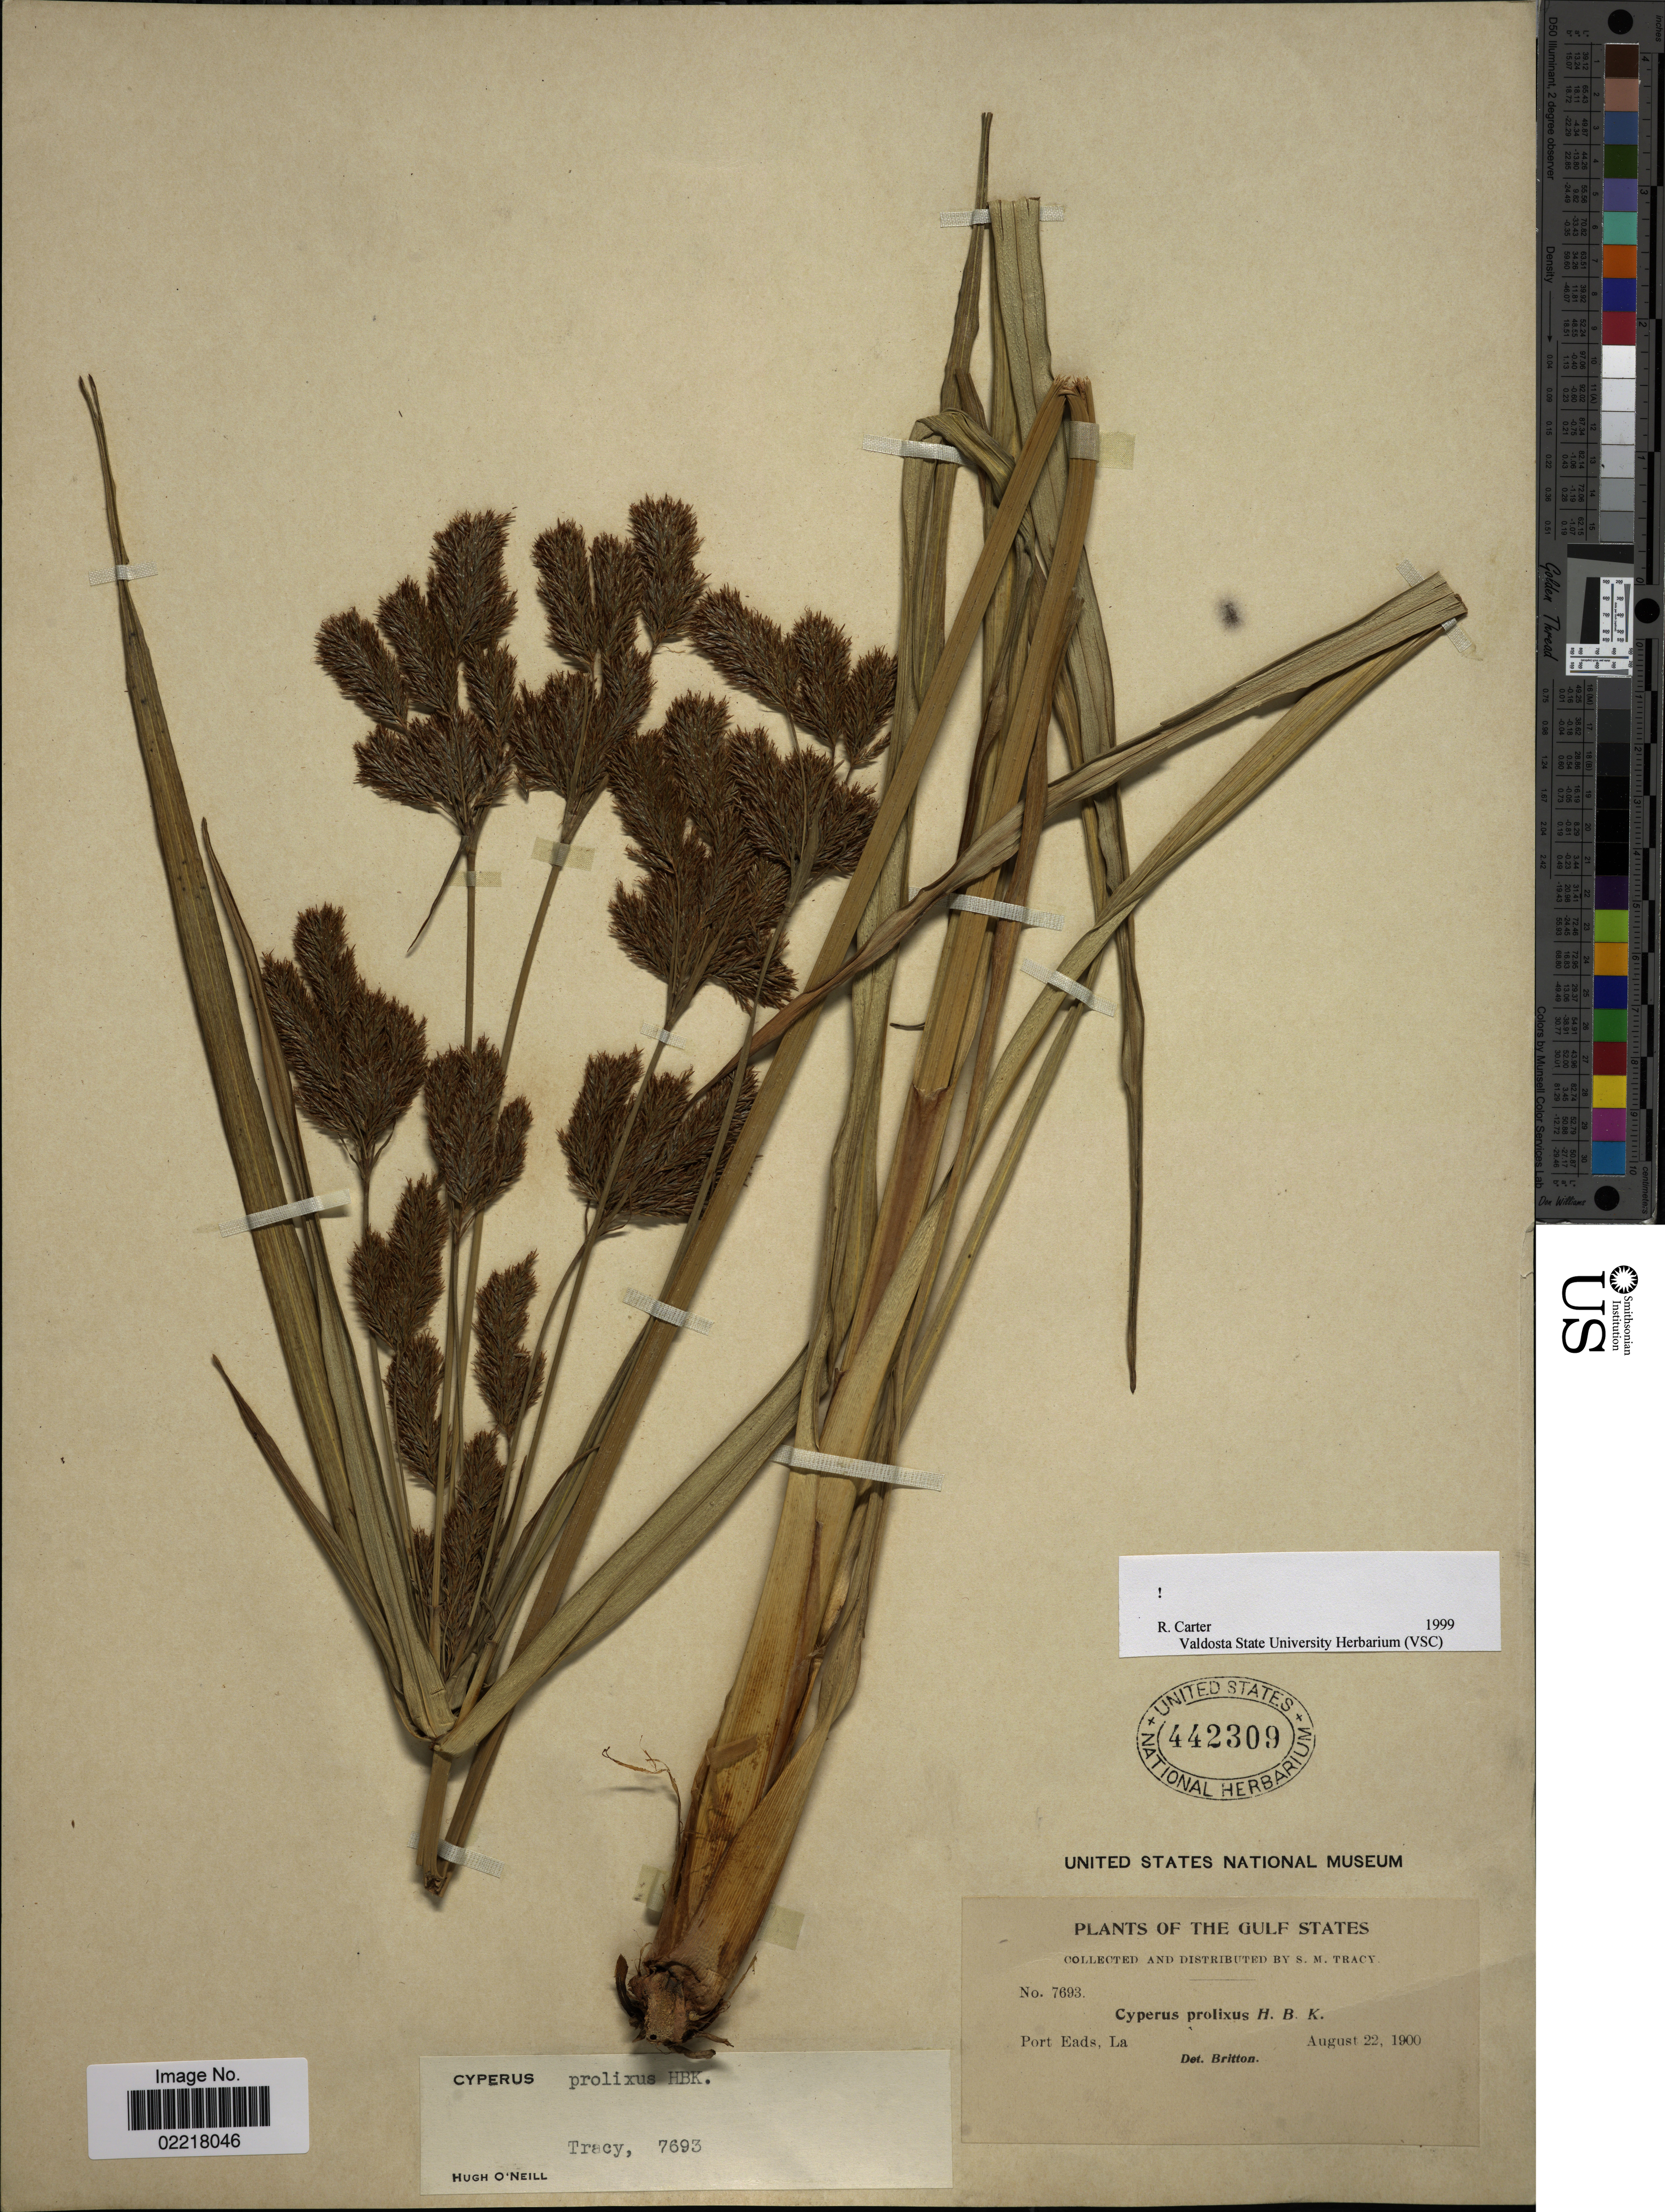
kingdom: Plantae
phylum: Tracheophyta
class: Liliopsida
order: Poales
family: Cyperaceae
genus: Cyperus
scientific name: Cyperus prolixus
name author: Kunth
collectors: S. M. Tracy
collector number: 7693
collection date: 1900-08-22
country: United States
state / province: Louisiana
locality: Gulf States. Port Eads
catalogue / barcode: US 442309